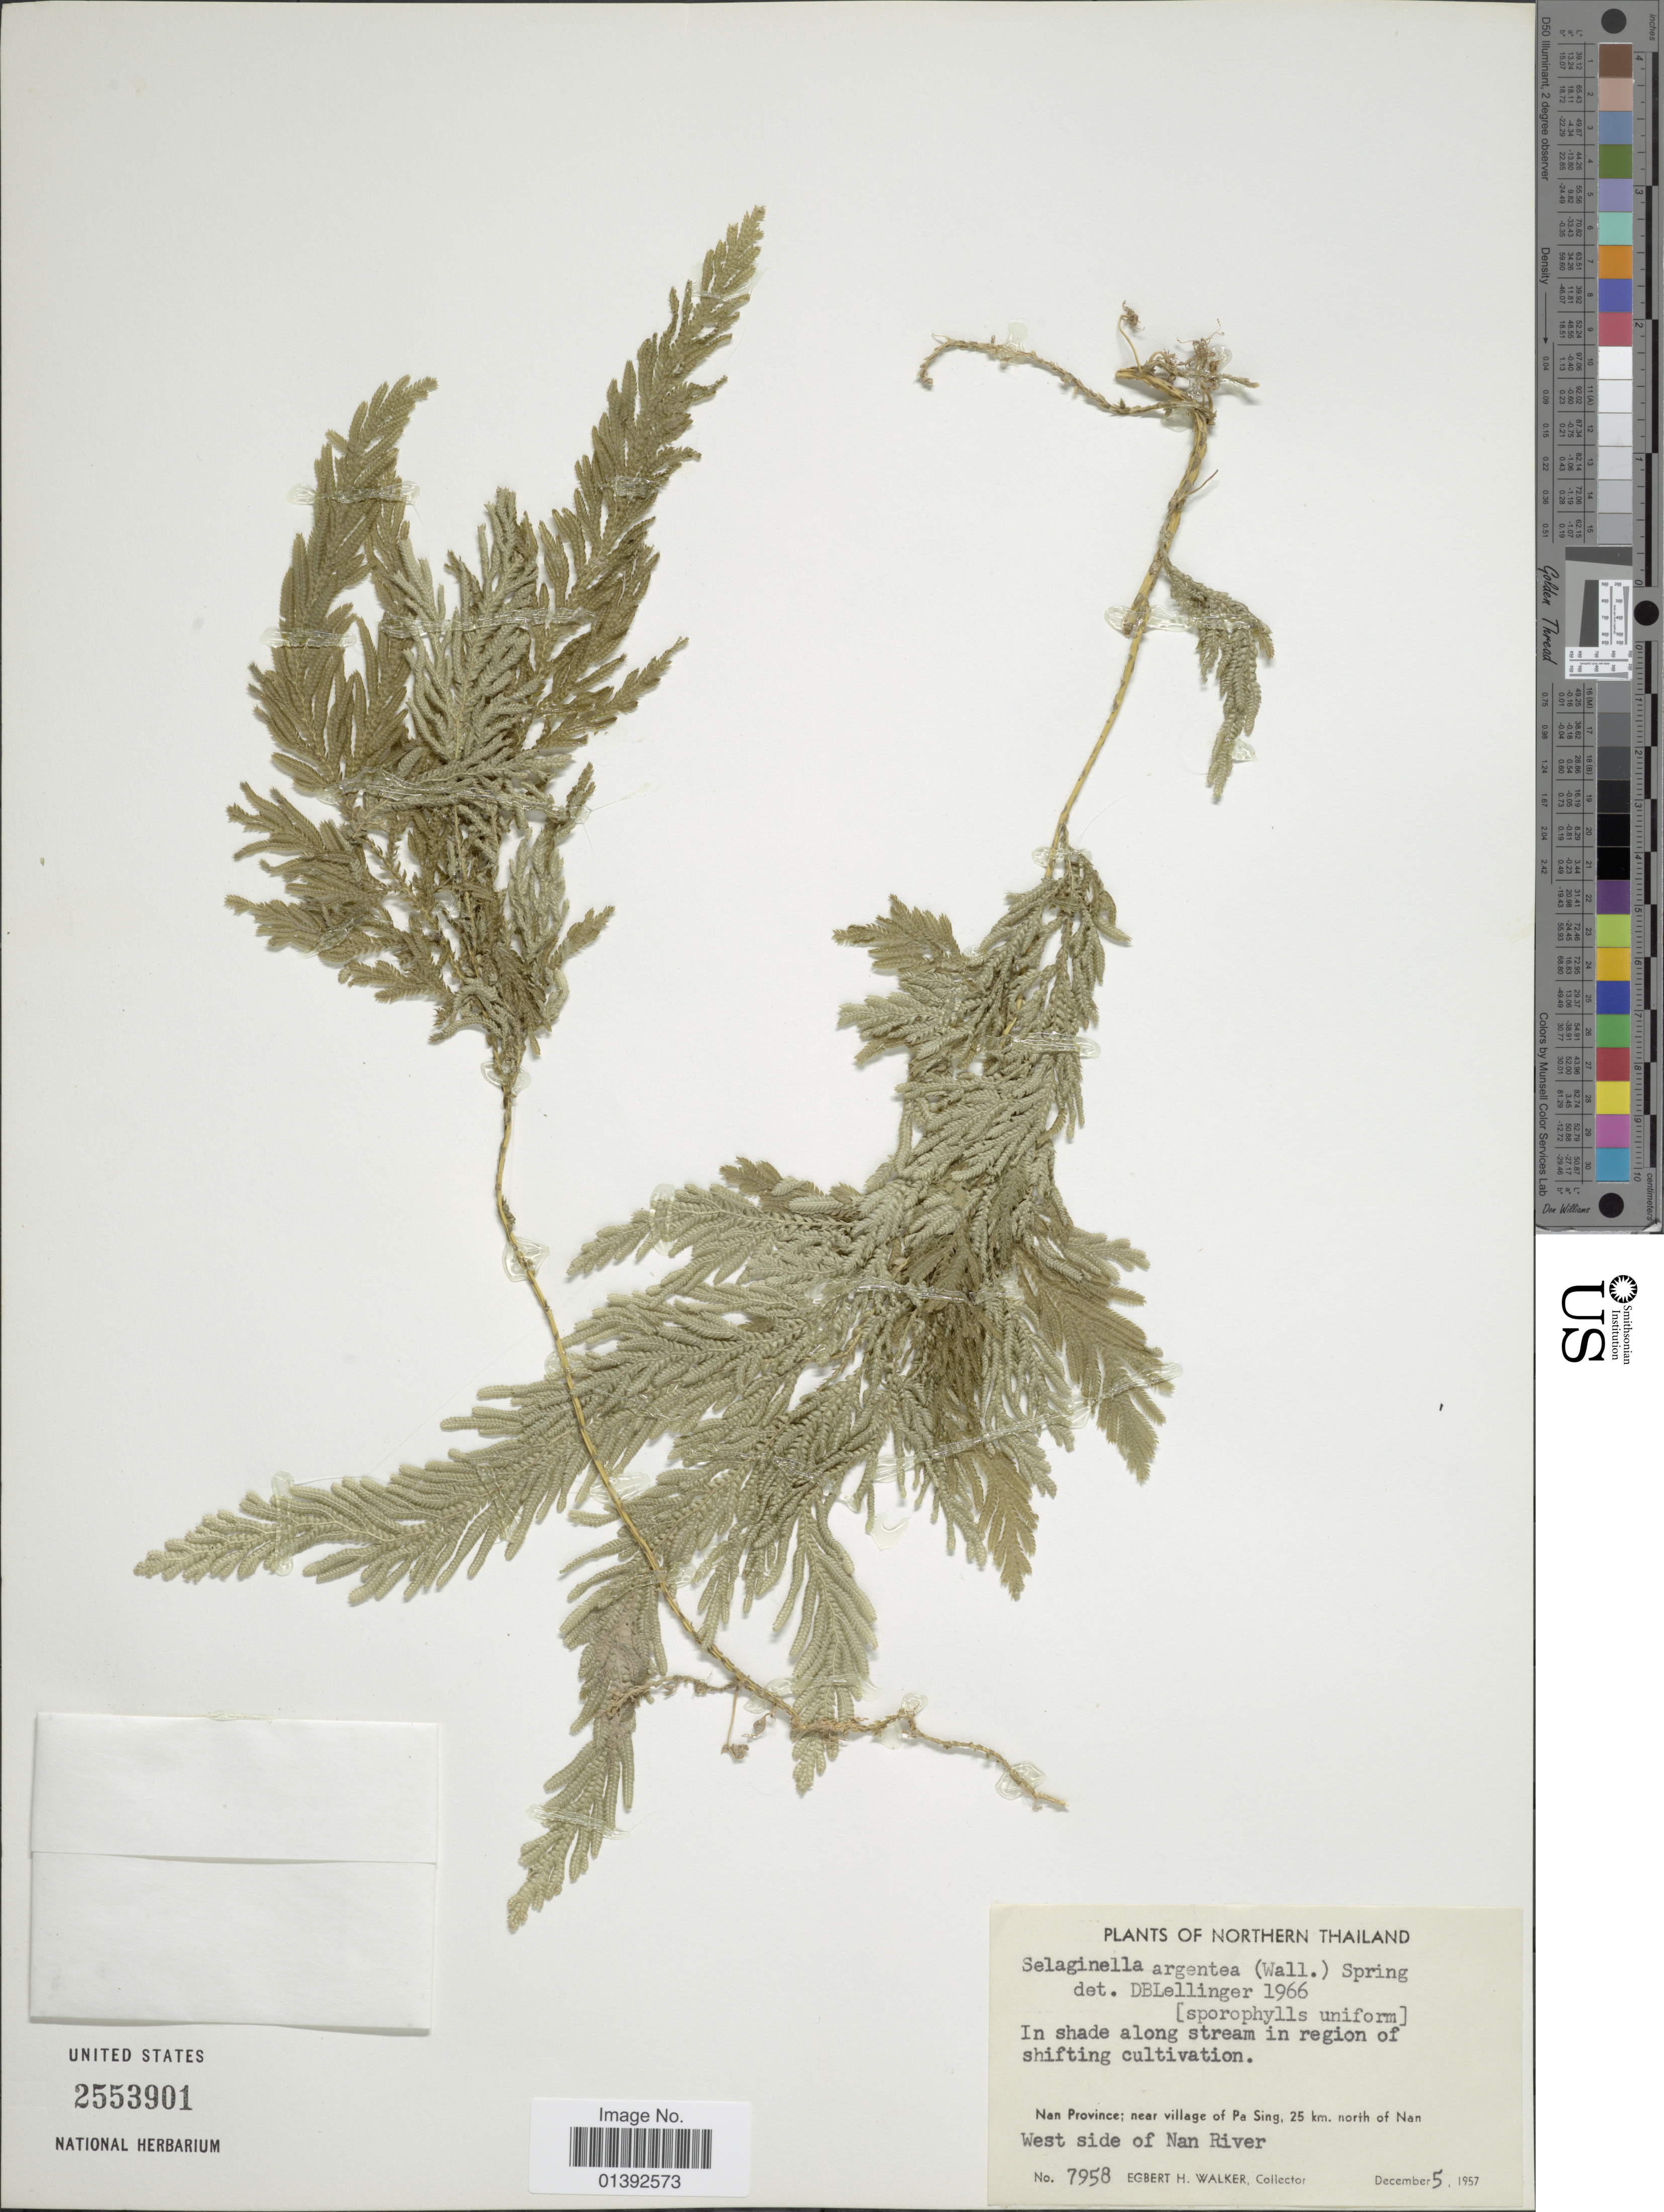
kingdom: Plantae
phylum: Tracheophyta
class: Lycopodiopsida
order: Selaginellales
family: Selaginellaceae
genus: Selaginella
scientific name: Selaginella argentea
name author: (Wall. ex Hook. & Grev.) Spring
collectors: E. H. Walker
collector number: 7958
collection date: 1957-12-05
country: Thailand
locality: Northern Thailand, Nan province; near village of Pa Sing, 25 km north of Nan West side of Nan River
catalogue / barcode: US 2553901